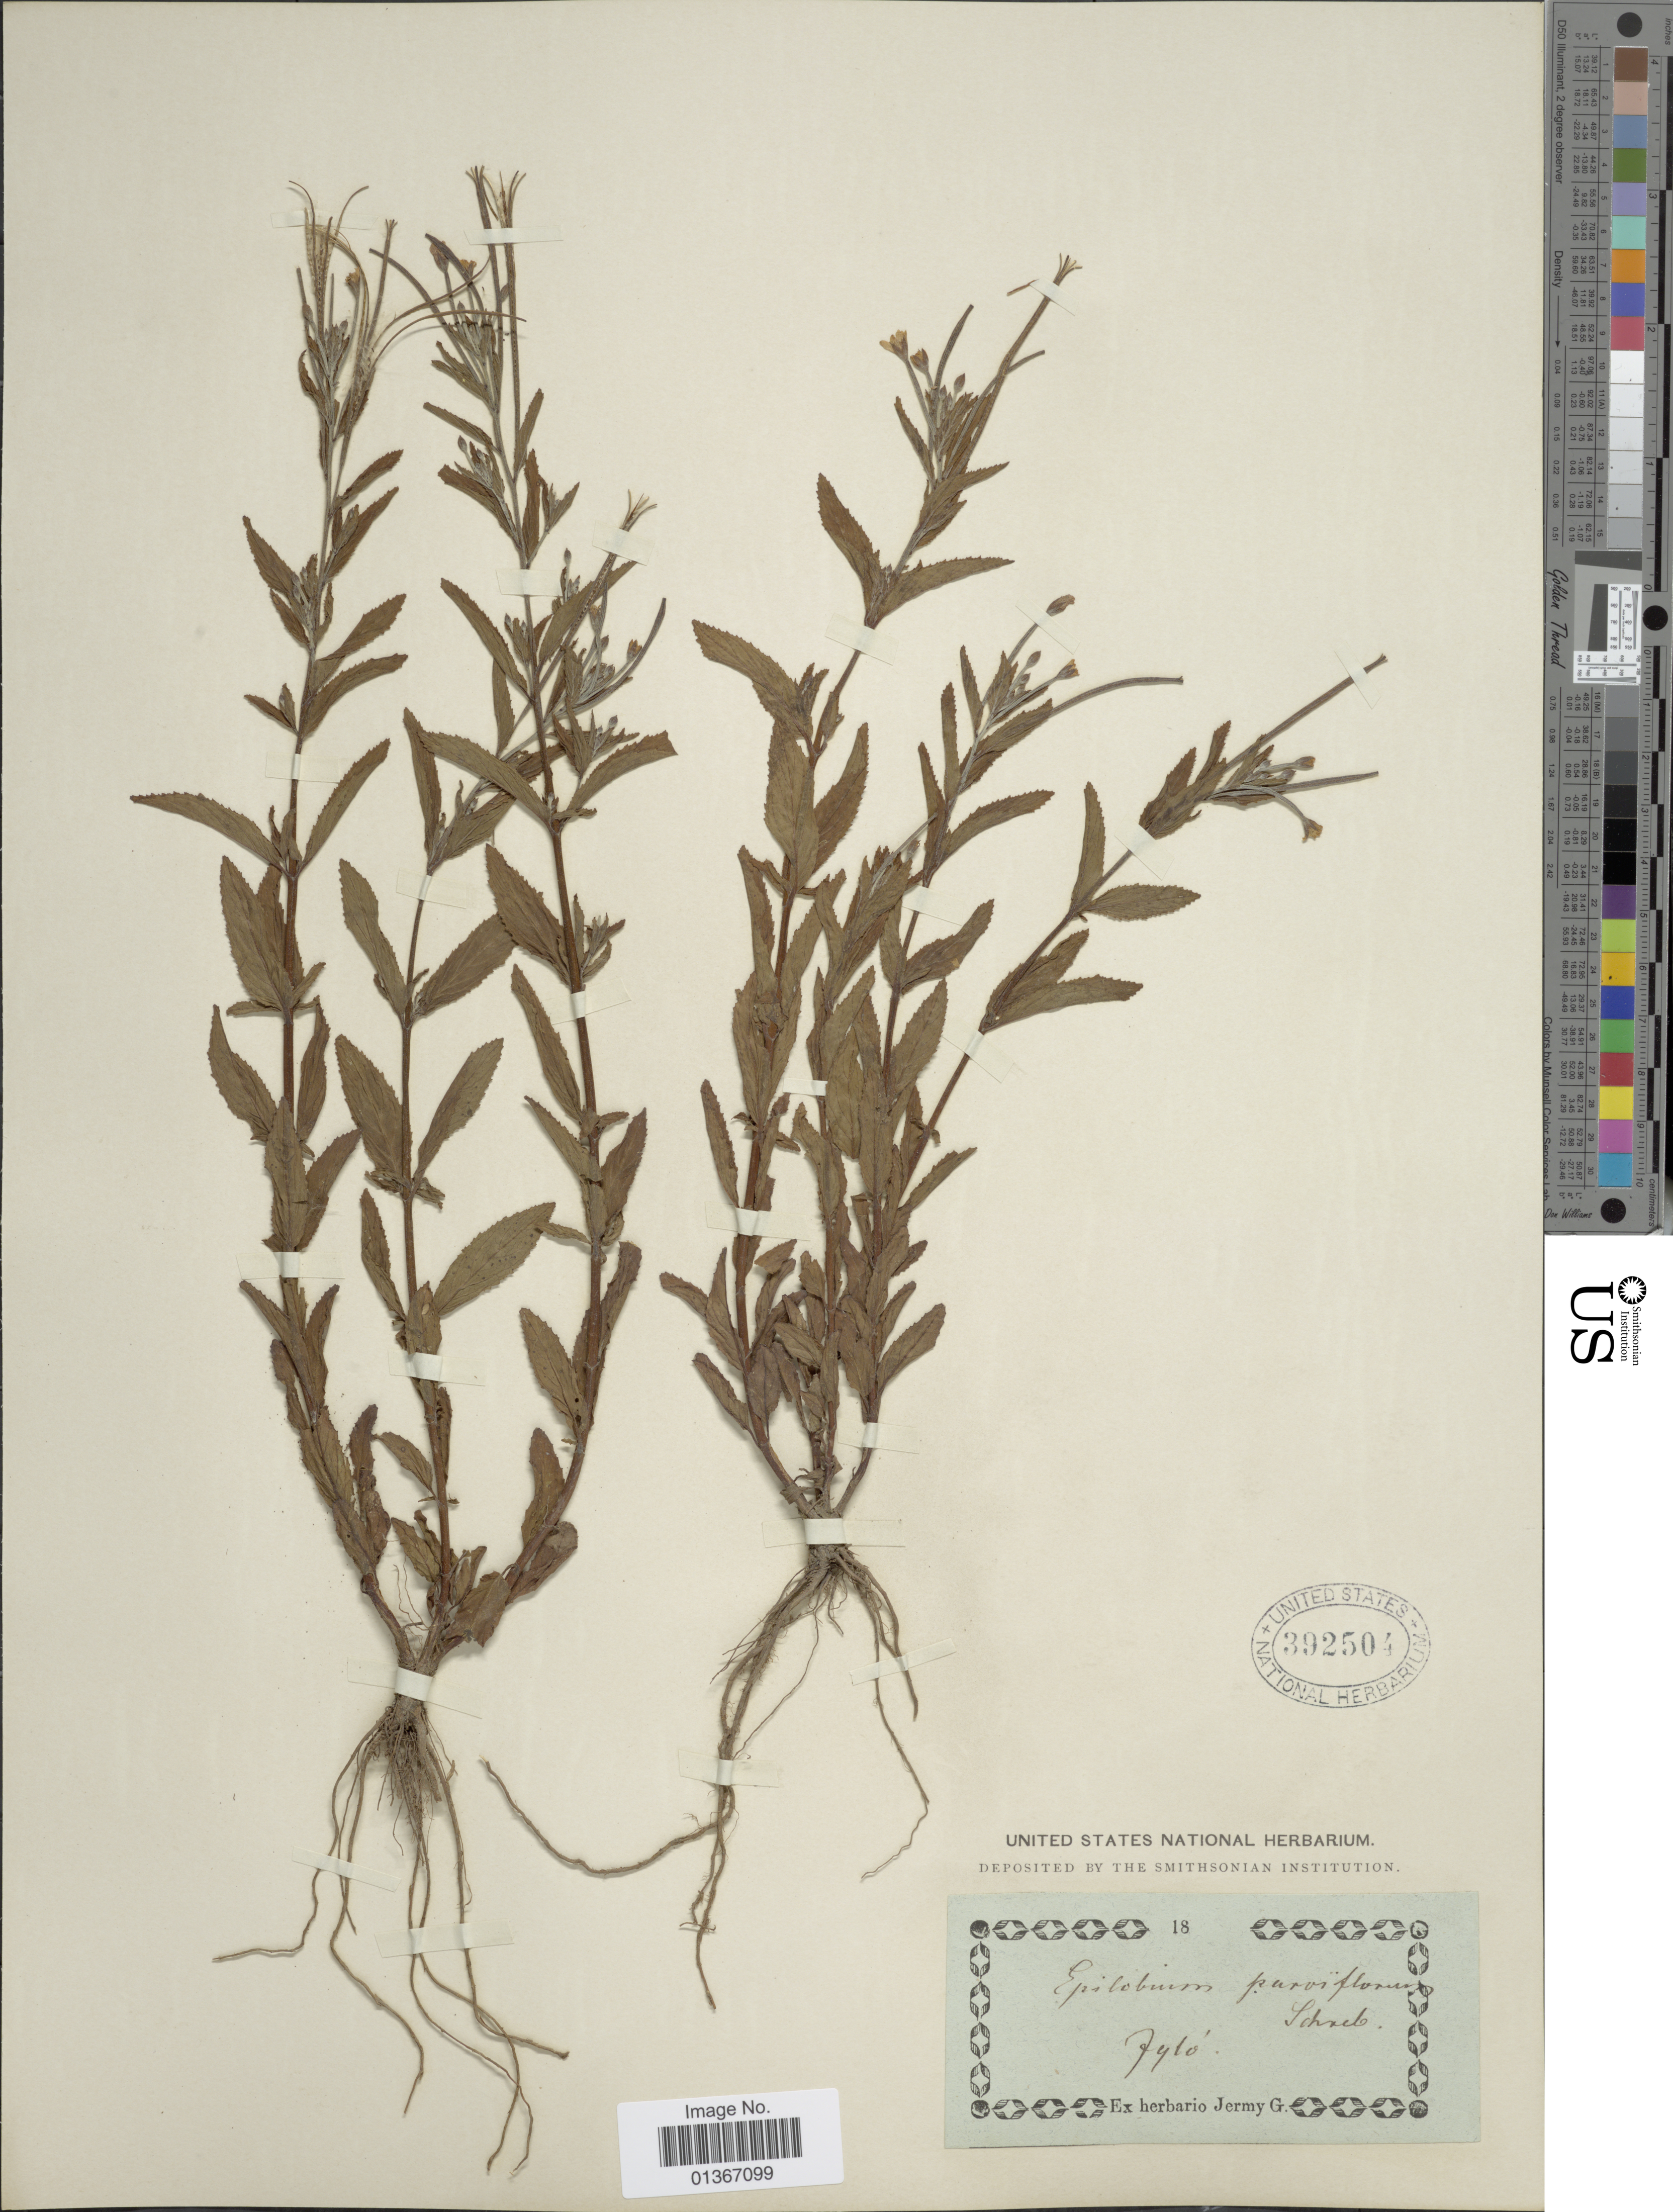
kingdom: Plantae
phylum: Tracheophyta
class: Magnoliopsida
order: Myrtales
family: Onagraceae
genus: Epilobium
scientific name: Epilobium parviflorum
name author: Schreb.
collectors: ex herb. G. Jermy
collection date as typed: Transcribed d/m/y: /7/18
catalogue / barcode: US 392504